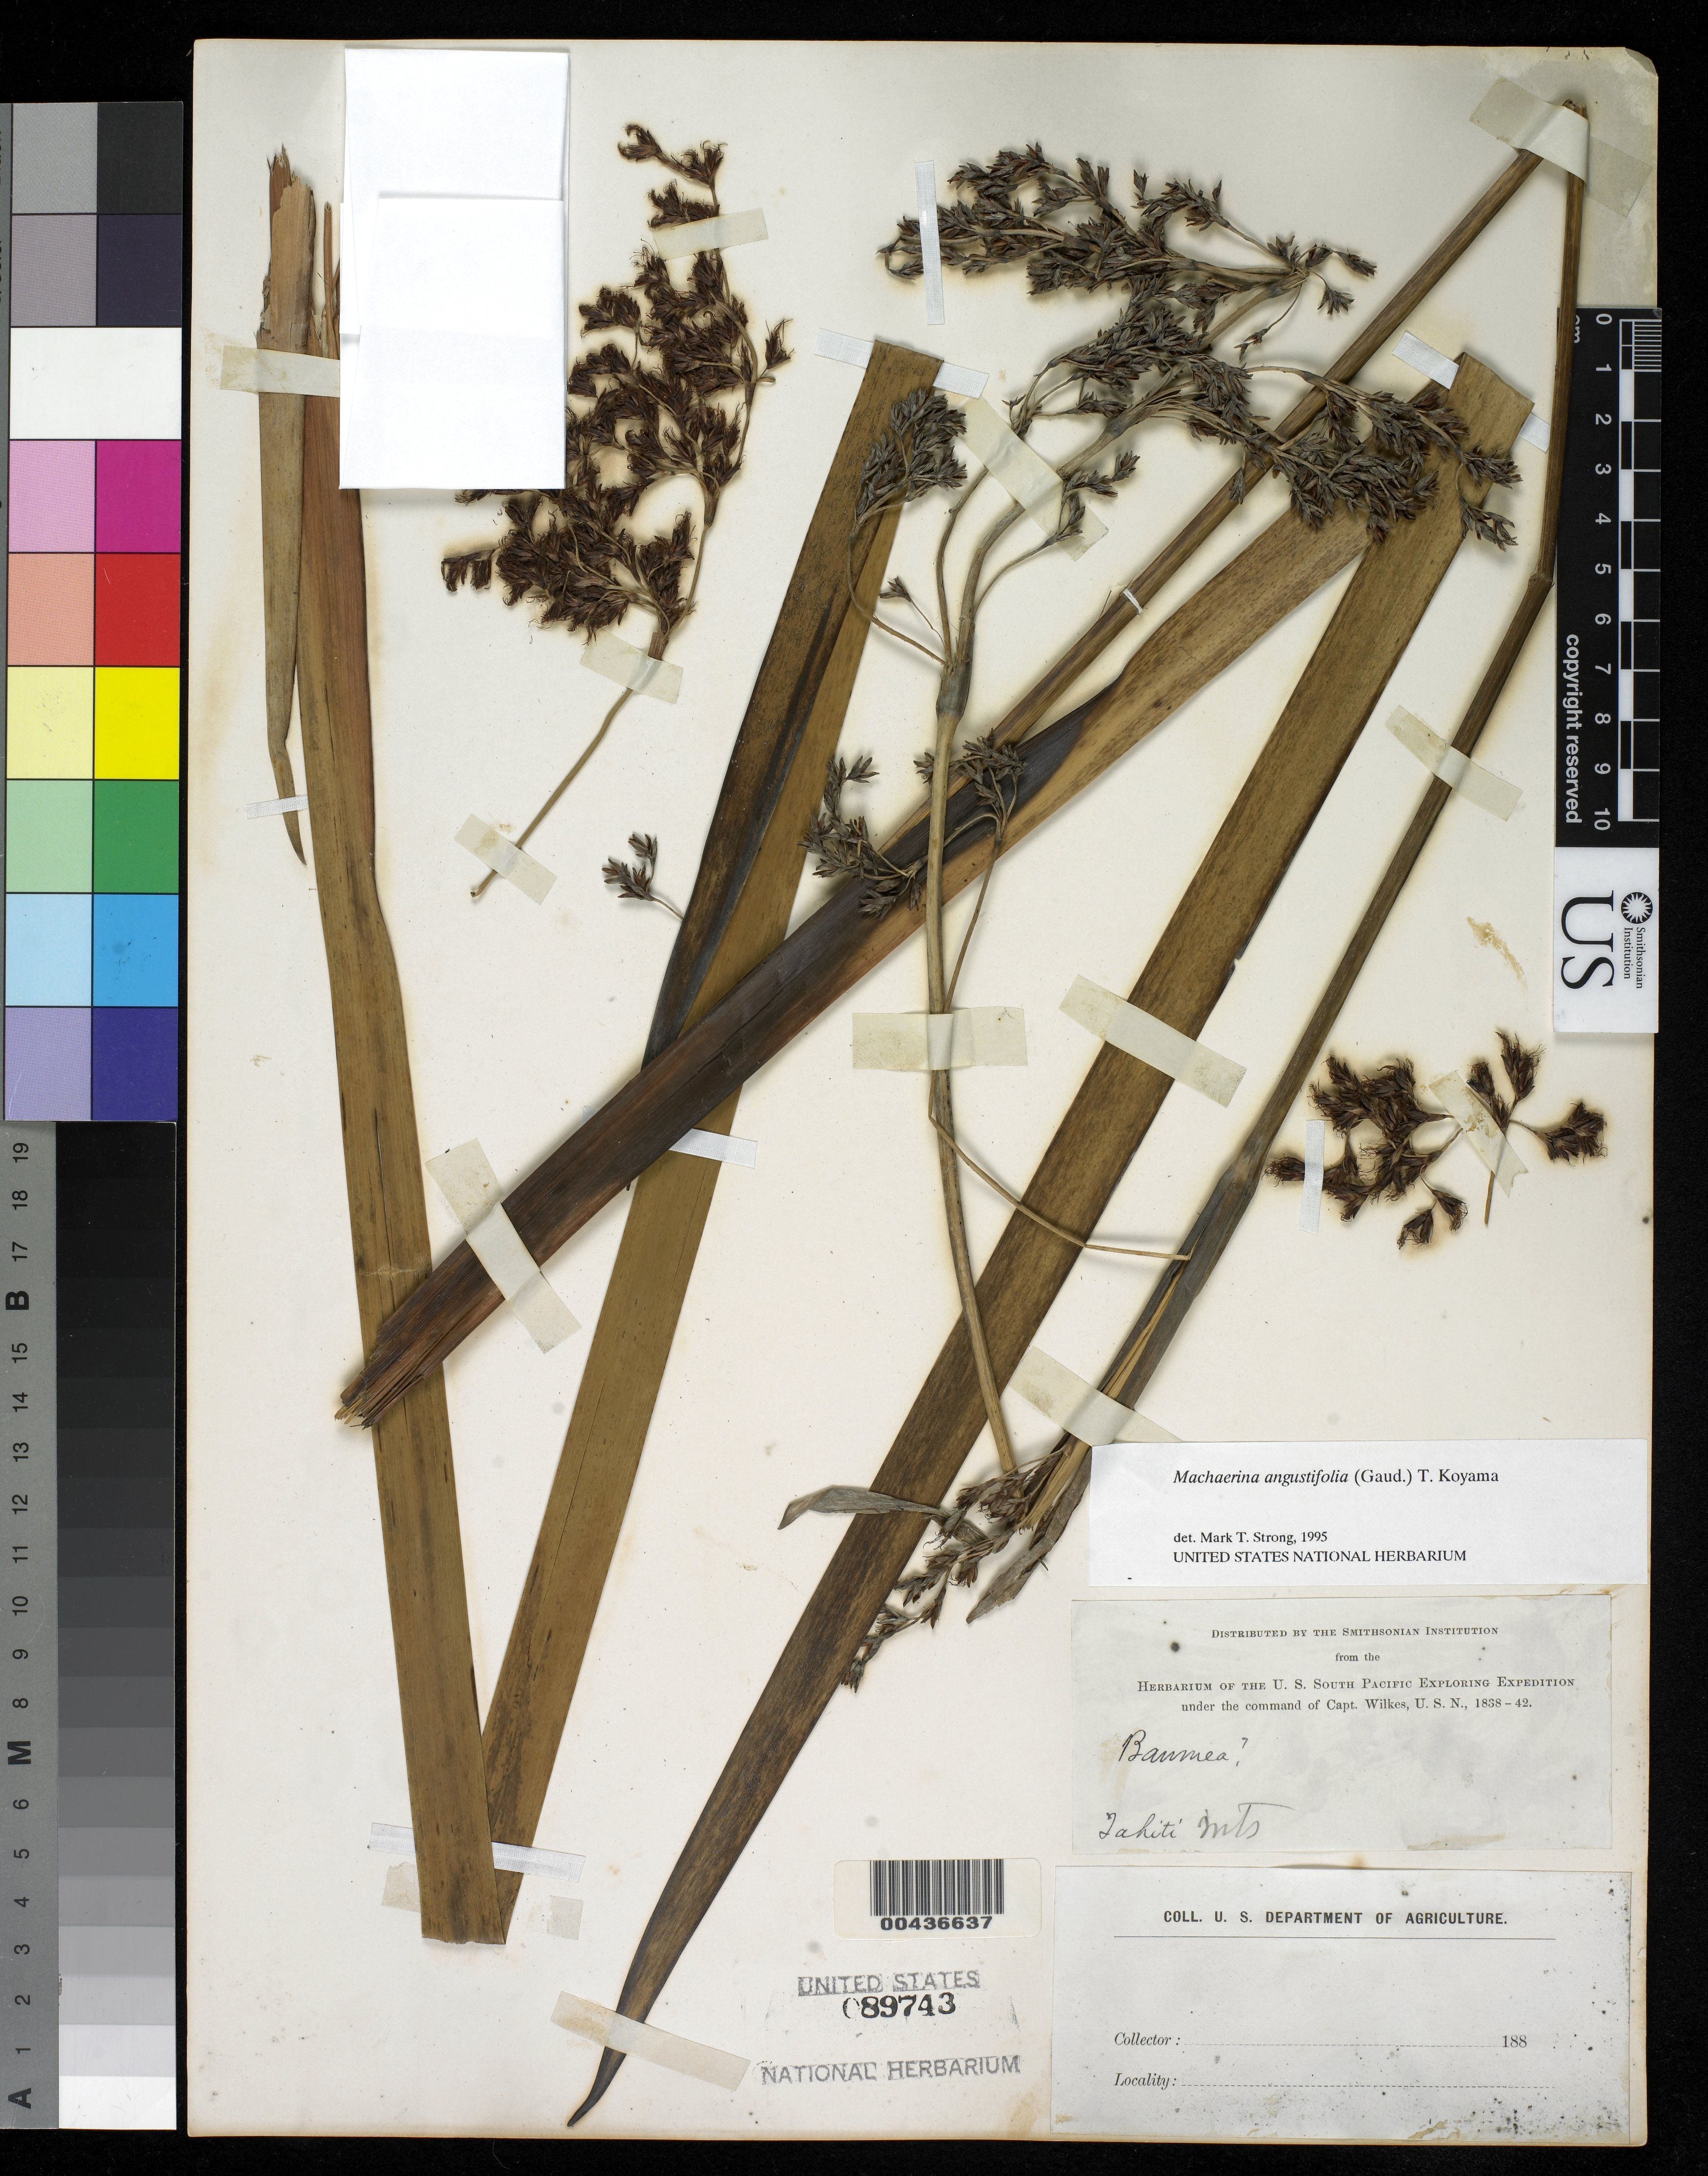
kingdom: Plantae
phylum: Tracheophyta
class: Liliopsida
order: Poales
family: Cyperaceae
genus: Machaerina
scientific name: Machaerina angustifolia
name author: (Gaudich.) T. Koyama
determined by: Strong, M. T., (US), Smithsonian Institution - National Museum of Natural History (UNITED STATES)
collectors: Wilkes Explor. Exped.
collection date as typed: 1838 to -- --- 1842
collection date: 1838/1842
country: French Polynesia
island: Tahiti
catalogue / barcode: US 89743